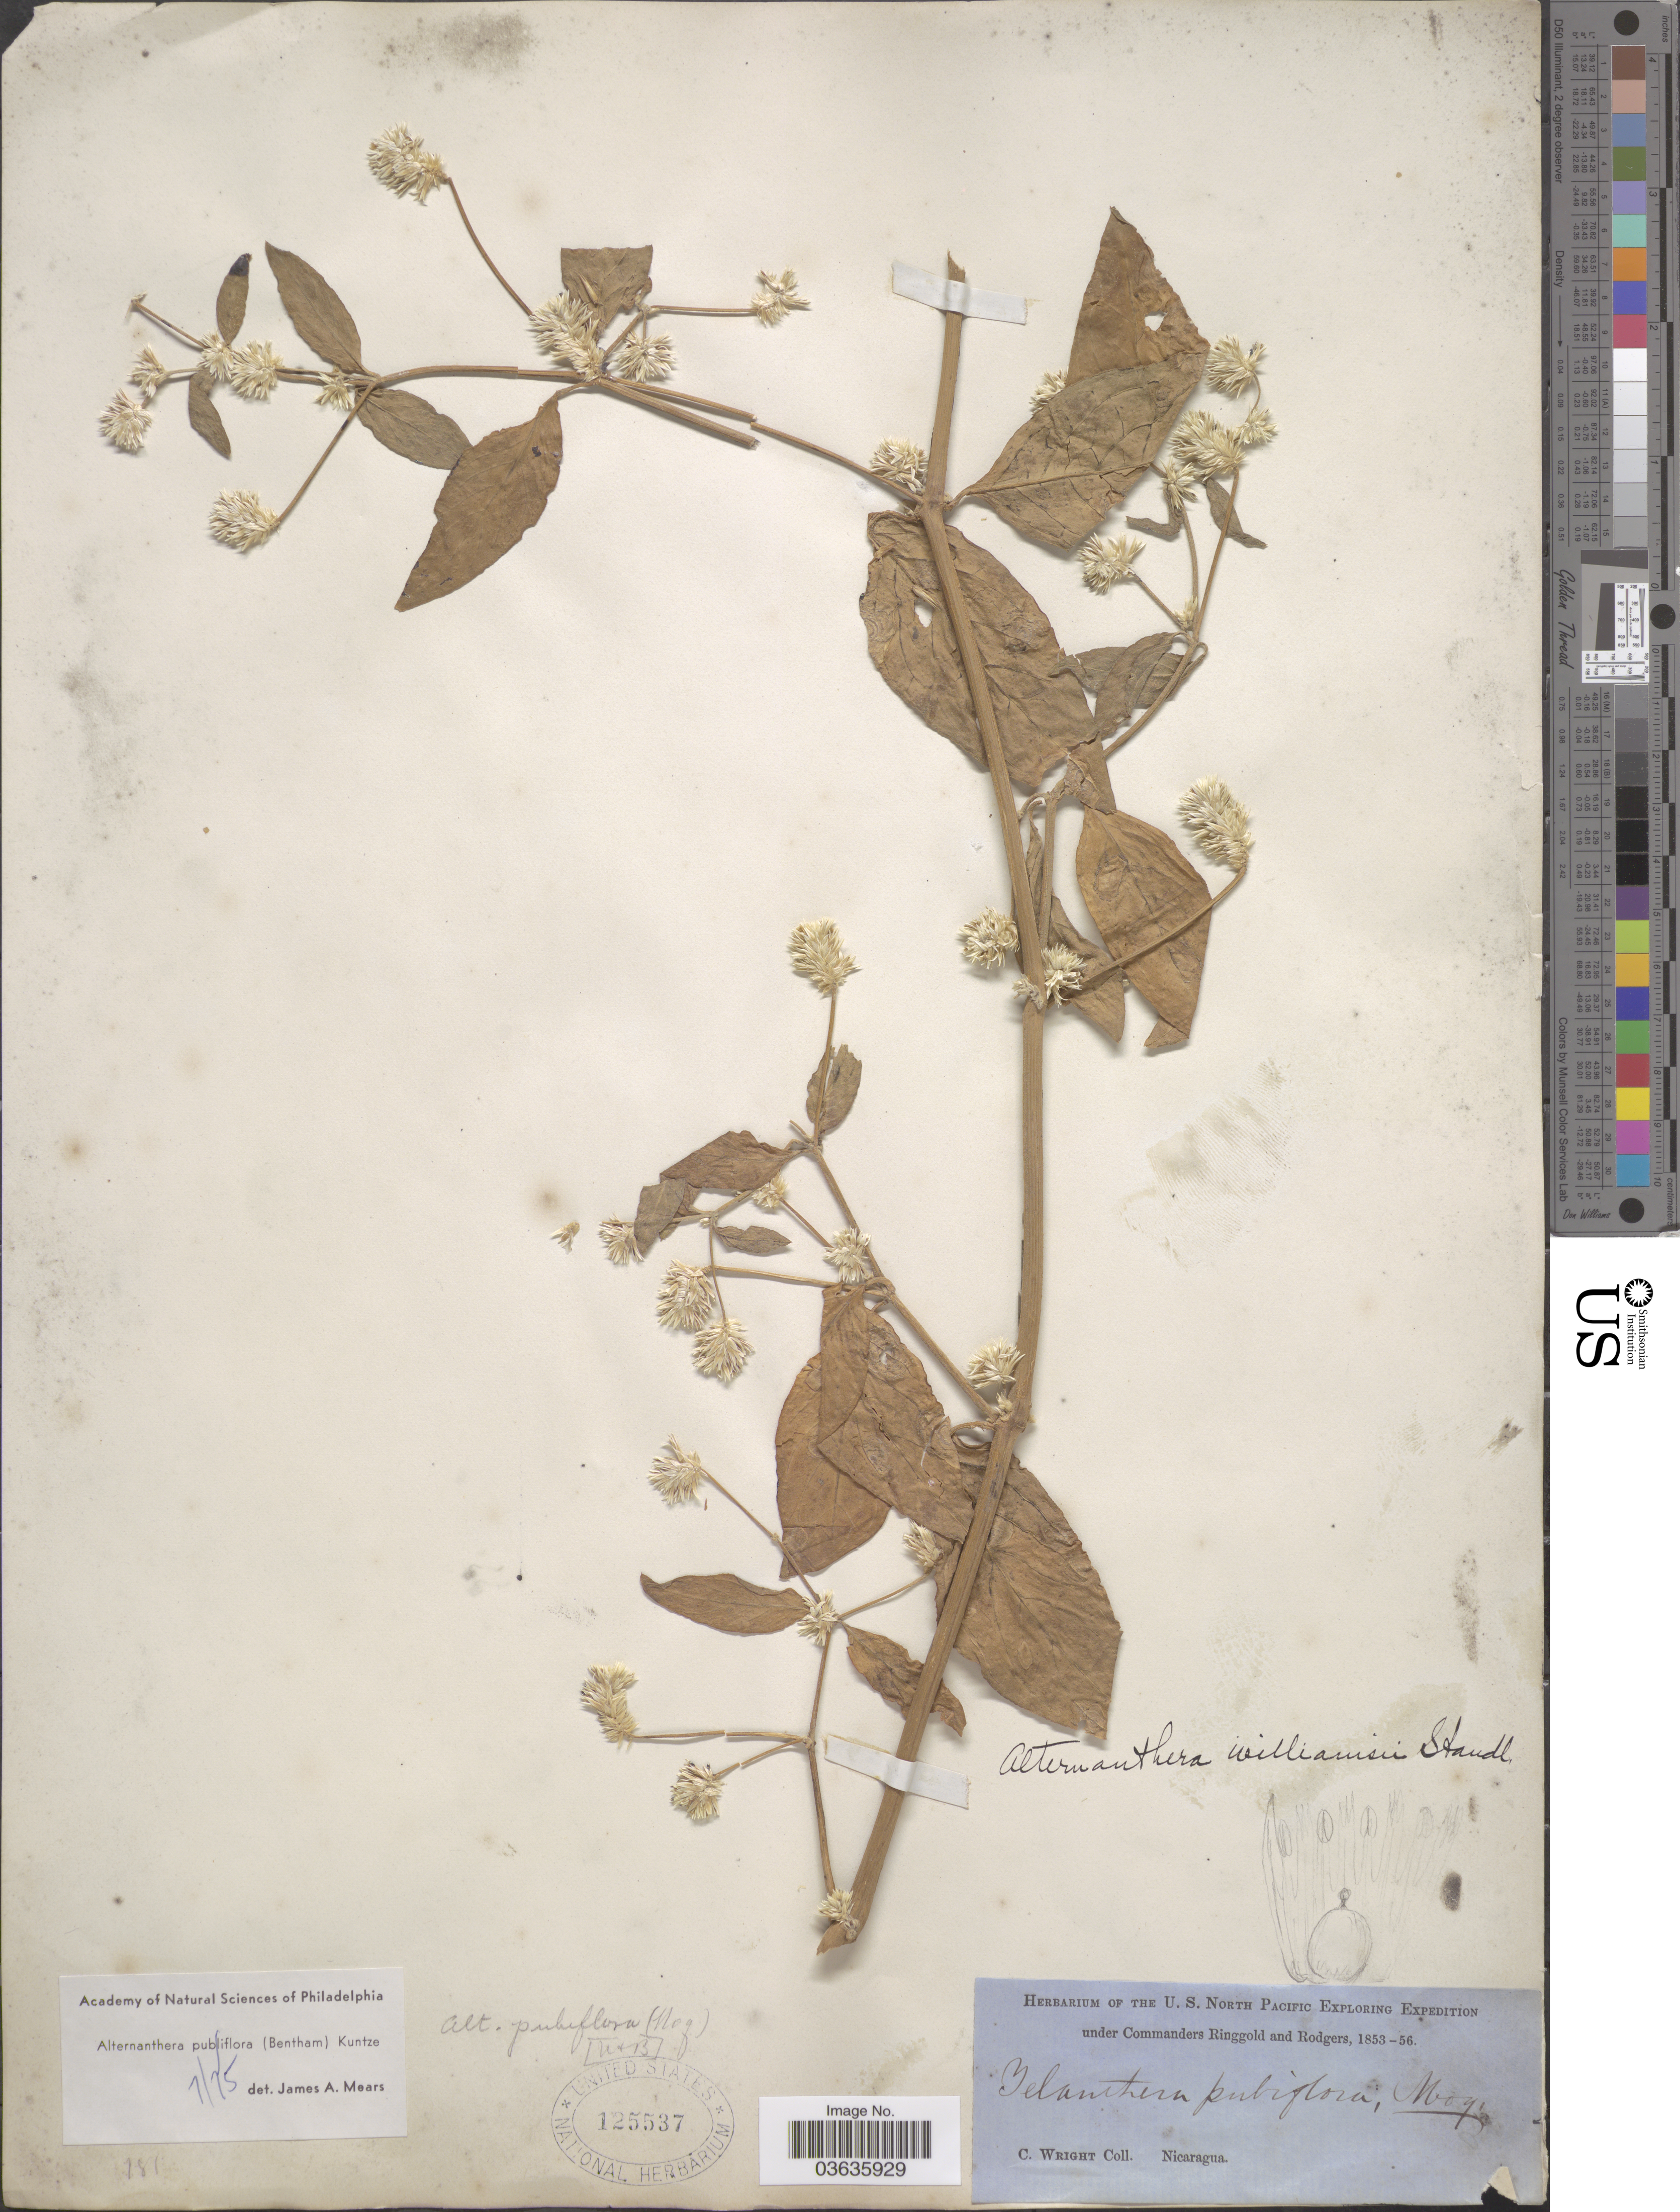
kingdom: Plantae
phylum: Tracheophyta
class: Magnoliopsida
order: Caryophyllales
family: Amaranthaceae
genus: Alternanthera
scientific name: Alternanthera pubiflora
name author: (Benth.) Kuntze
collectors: C. Wright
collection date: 1853/1856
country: Nicaragua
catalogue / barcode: US 125537